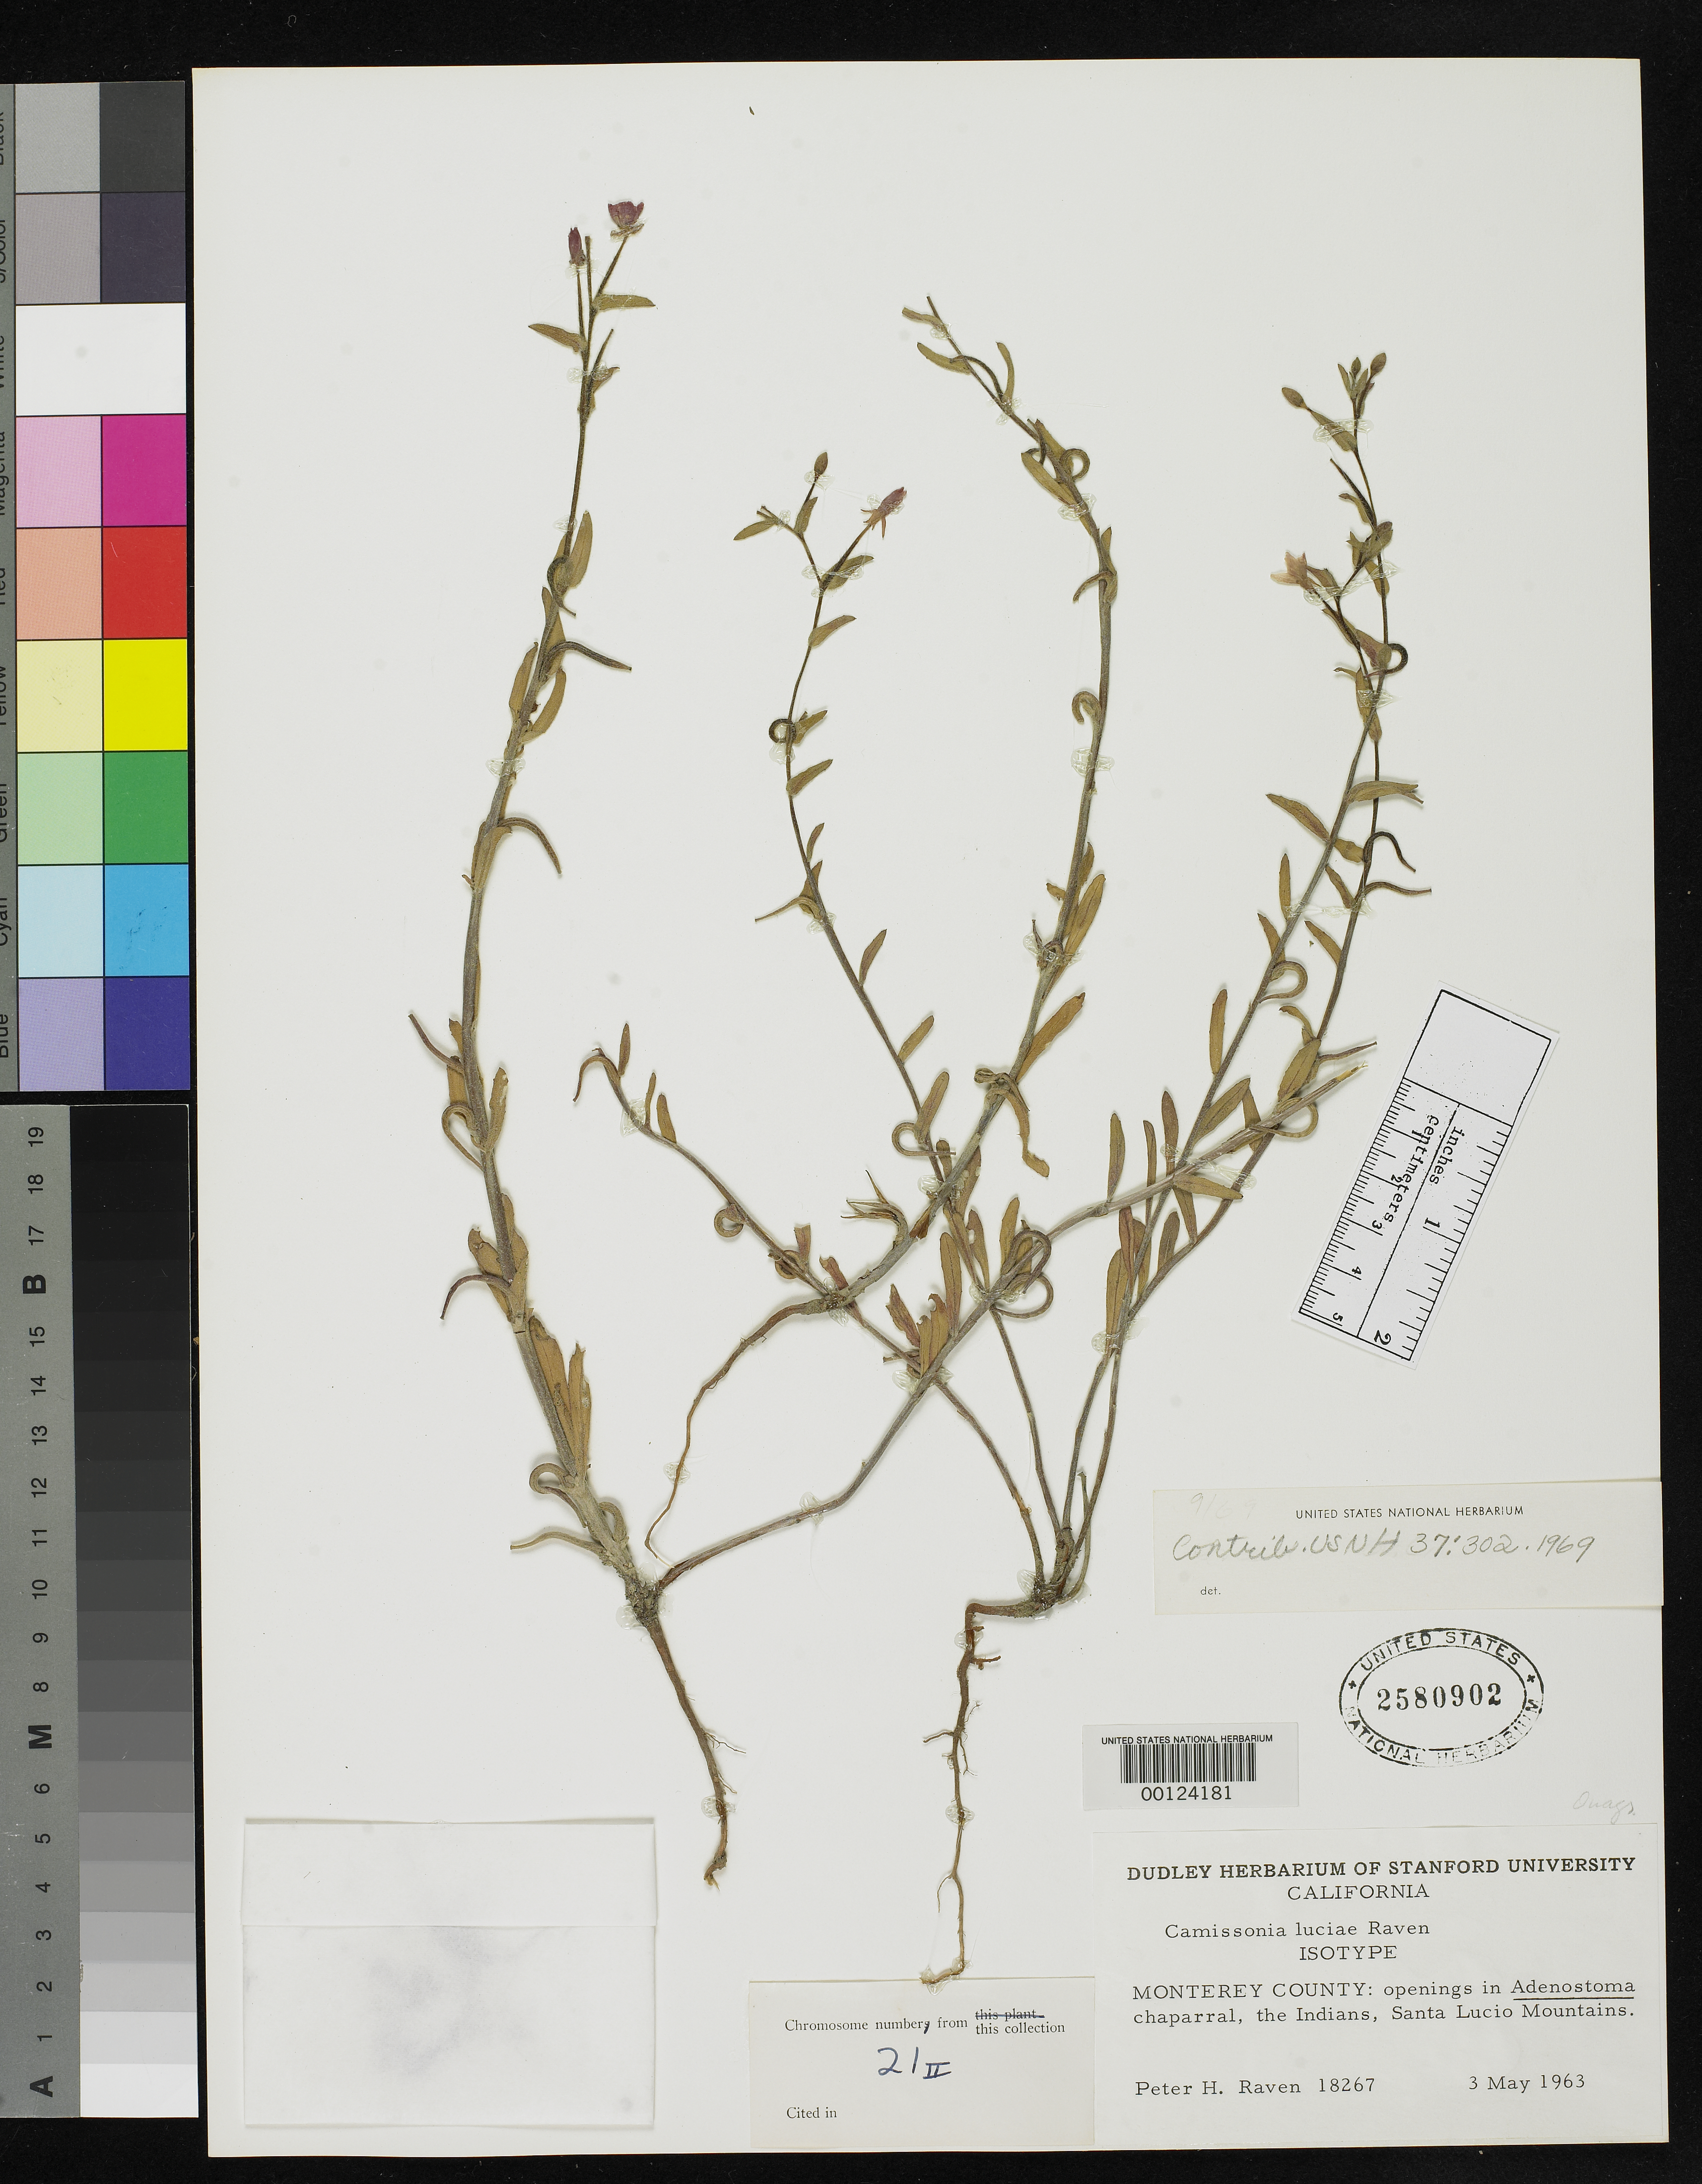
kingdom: Plantae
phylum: Tracheophyta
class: Magnoliopsida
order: Myrtales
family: Onagraceae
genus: Camissonia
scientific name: Camissonia luciae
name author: P.H. Raven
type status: Isotype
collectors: P. H. Raven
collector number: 18267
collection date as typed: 03 May 1963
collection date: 1963-05-03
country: United States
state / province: California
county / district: Monterey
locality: The Indians, Santa Lucia Mountains; alt. 1000-4500 ft.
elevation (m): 305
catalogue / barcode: US 2580902